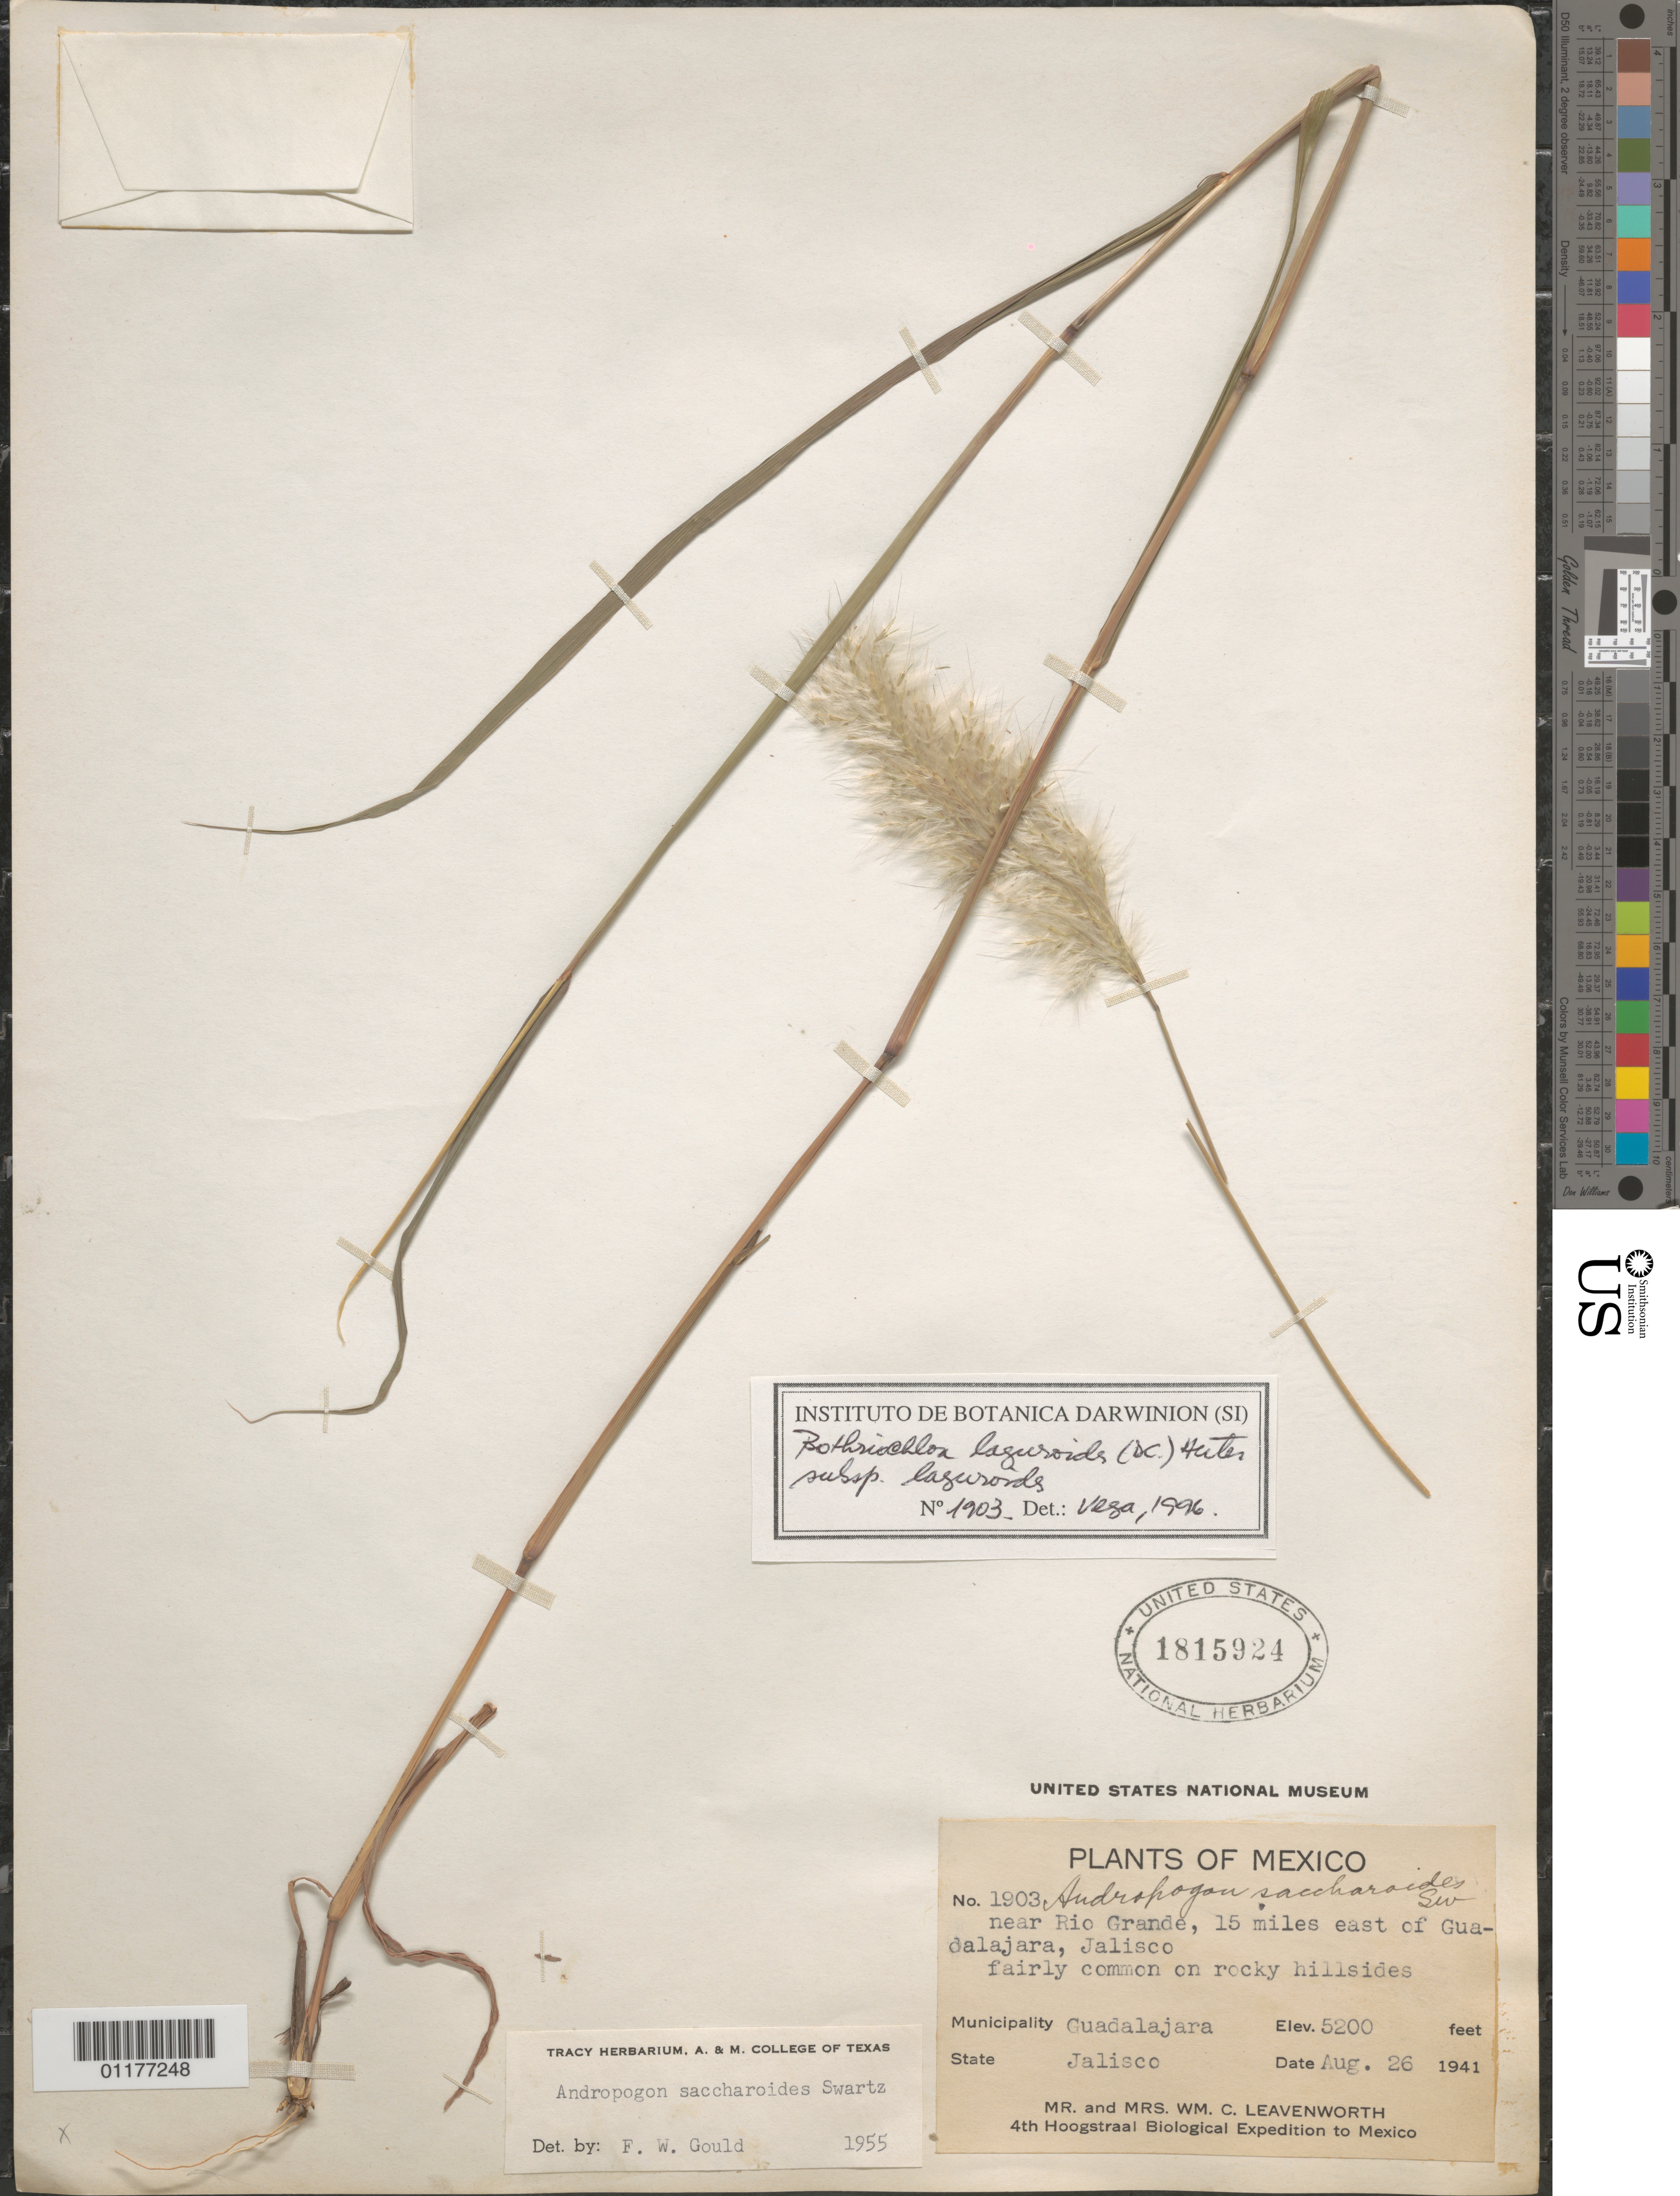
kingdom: Plantae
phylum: Tracheophyta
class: Liliopsida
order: Poales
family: Poaceae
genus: Bothriochloa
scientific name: Bothriochloa laguroides subsp. laguroides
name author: (DC.) Herter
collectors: W. C. Leavenworth & W. Leavenworth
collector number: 1903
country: Mexico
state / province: Jalisco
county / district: Guadalajara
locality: Near Rio Grande, E of Guadalajara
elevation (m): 1585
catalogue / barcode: US 1815924